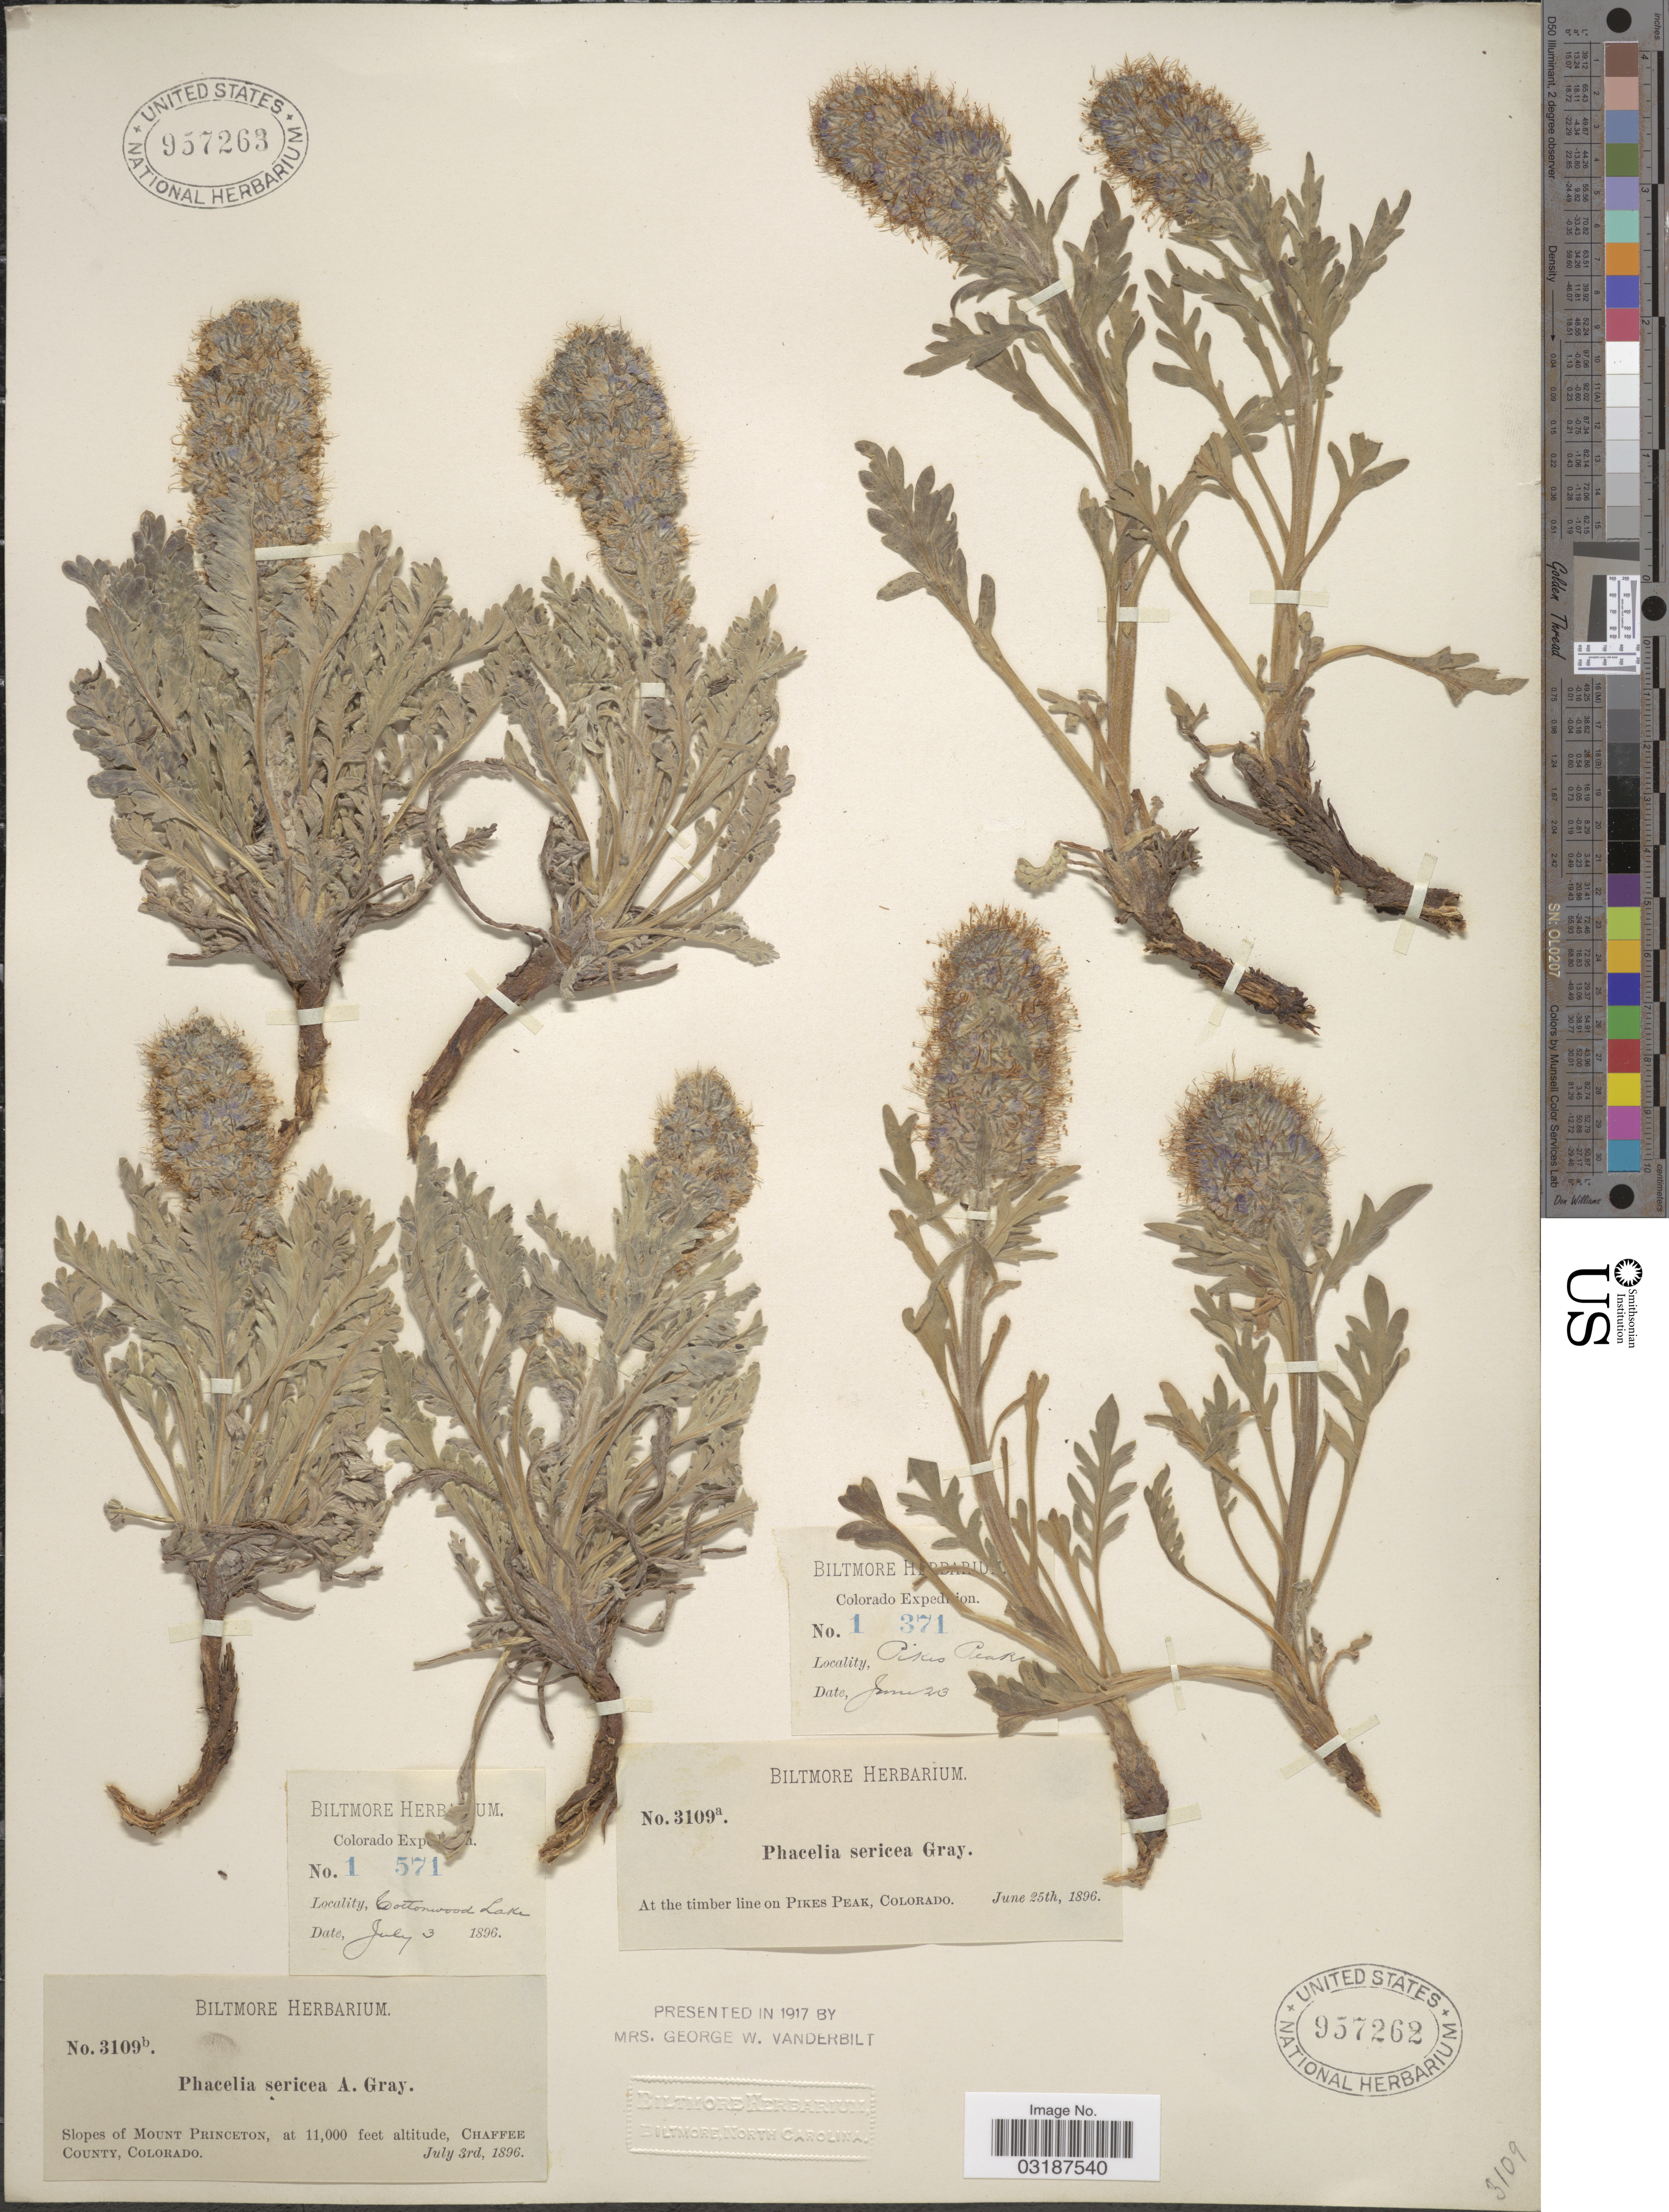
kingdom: Plantae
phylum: Tracheophyta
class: Magnoliopsida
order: Boraginales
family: Hydrophyllaceae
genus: Phacelia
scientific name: Phacelia sericea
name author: (Graham) A. Gray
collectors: ex herb. Biltmore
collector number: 1571/3109b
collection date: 1896-07-03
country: United States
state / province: Colorado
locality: Cottonwood Lake. Slopes of Mount Princeton, Chaffee County.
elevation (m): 3353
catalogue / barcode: US 957263